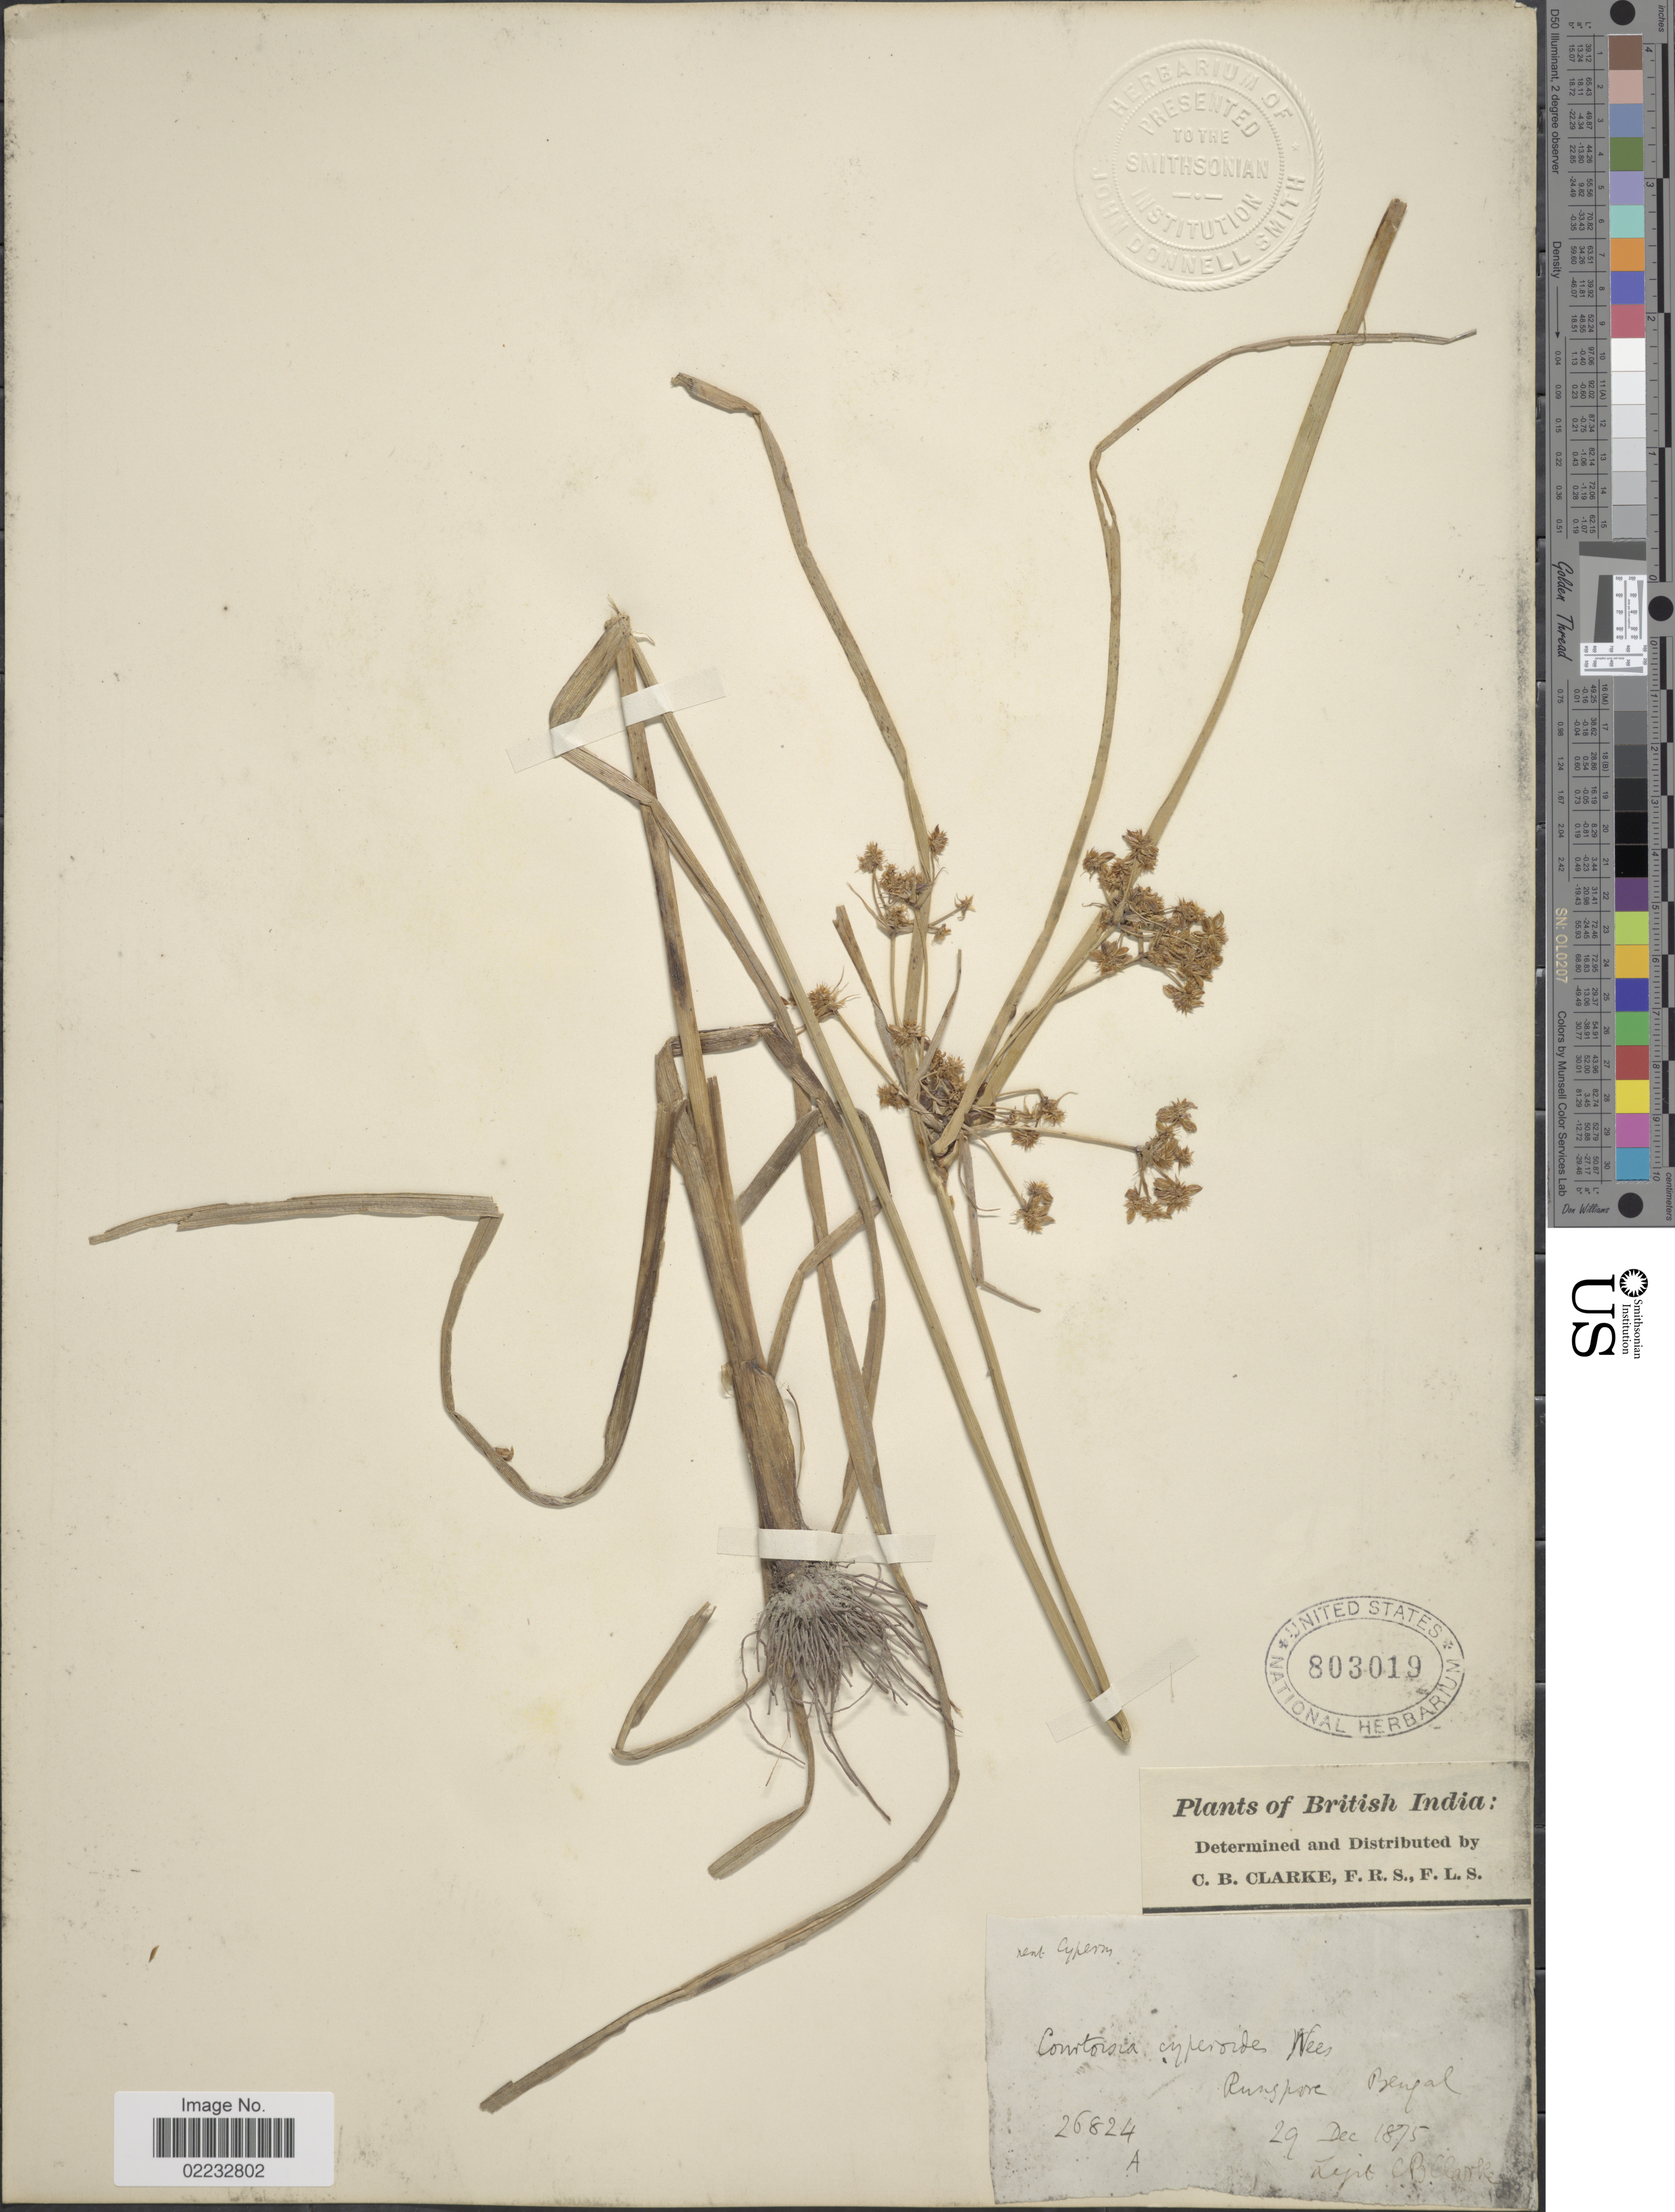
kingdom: Plantae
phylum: Tracheophyta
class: Liliopsida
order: Poales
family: Cyperaceae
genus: Cyperus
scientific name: Cyperus pseudokyllingioides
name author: Kük.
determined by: Strong, M. T., (US), Smithsonian Institution - National Museum of Natural History (UNITED STATES)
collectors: C. B. Clarke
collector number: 26824A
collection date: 1875-12-29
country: Bangladesh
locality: Rungpore, Bengal, British India.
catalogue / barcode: US 803019